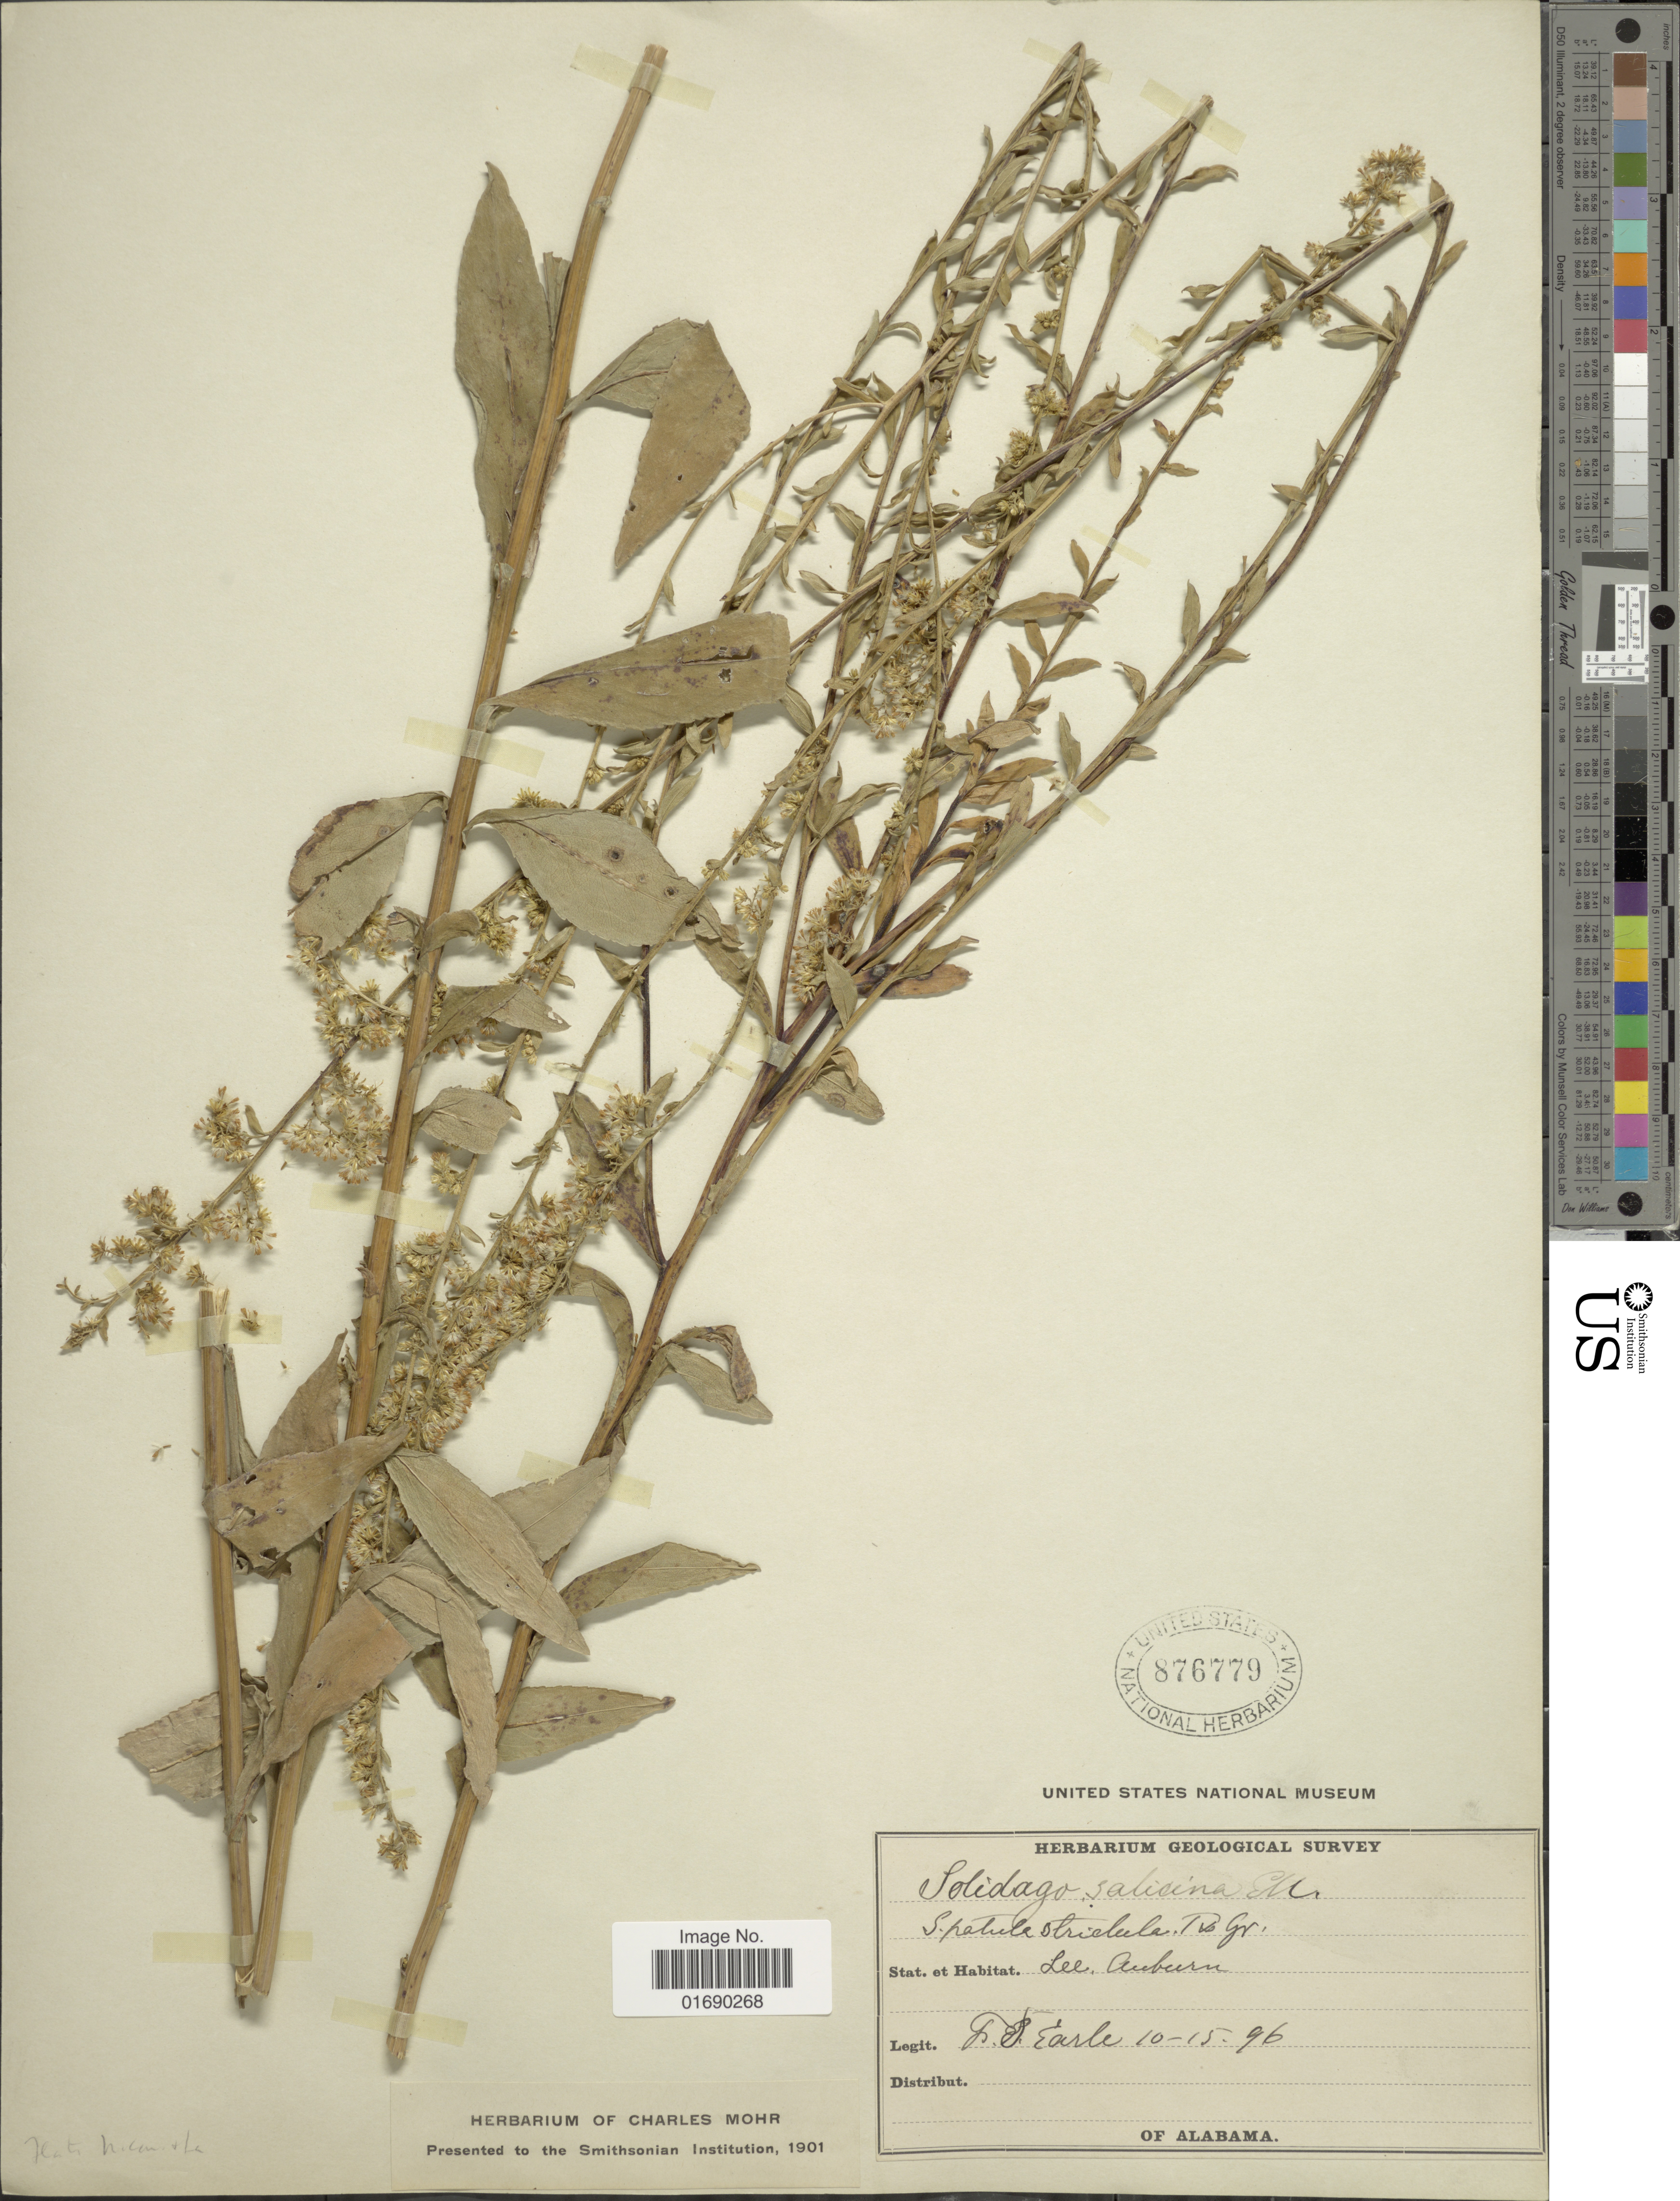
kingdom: Plantae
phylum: Tracheophyta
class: Magnoliopsida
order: Asterales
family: Asteraceae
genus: Solidago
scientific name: Solidago salicina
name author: Elliot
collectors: F. S. Earle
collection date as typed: Transcribed d/m/y: 15/11/96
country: United States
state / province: Alabama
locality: Lee Auburn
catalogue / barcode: US 876779